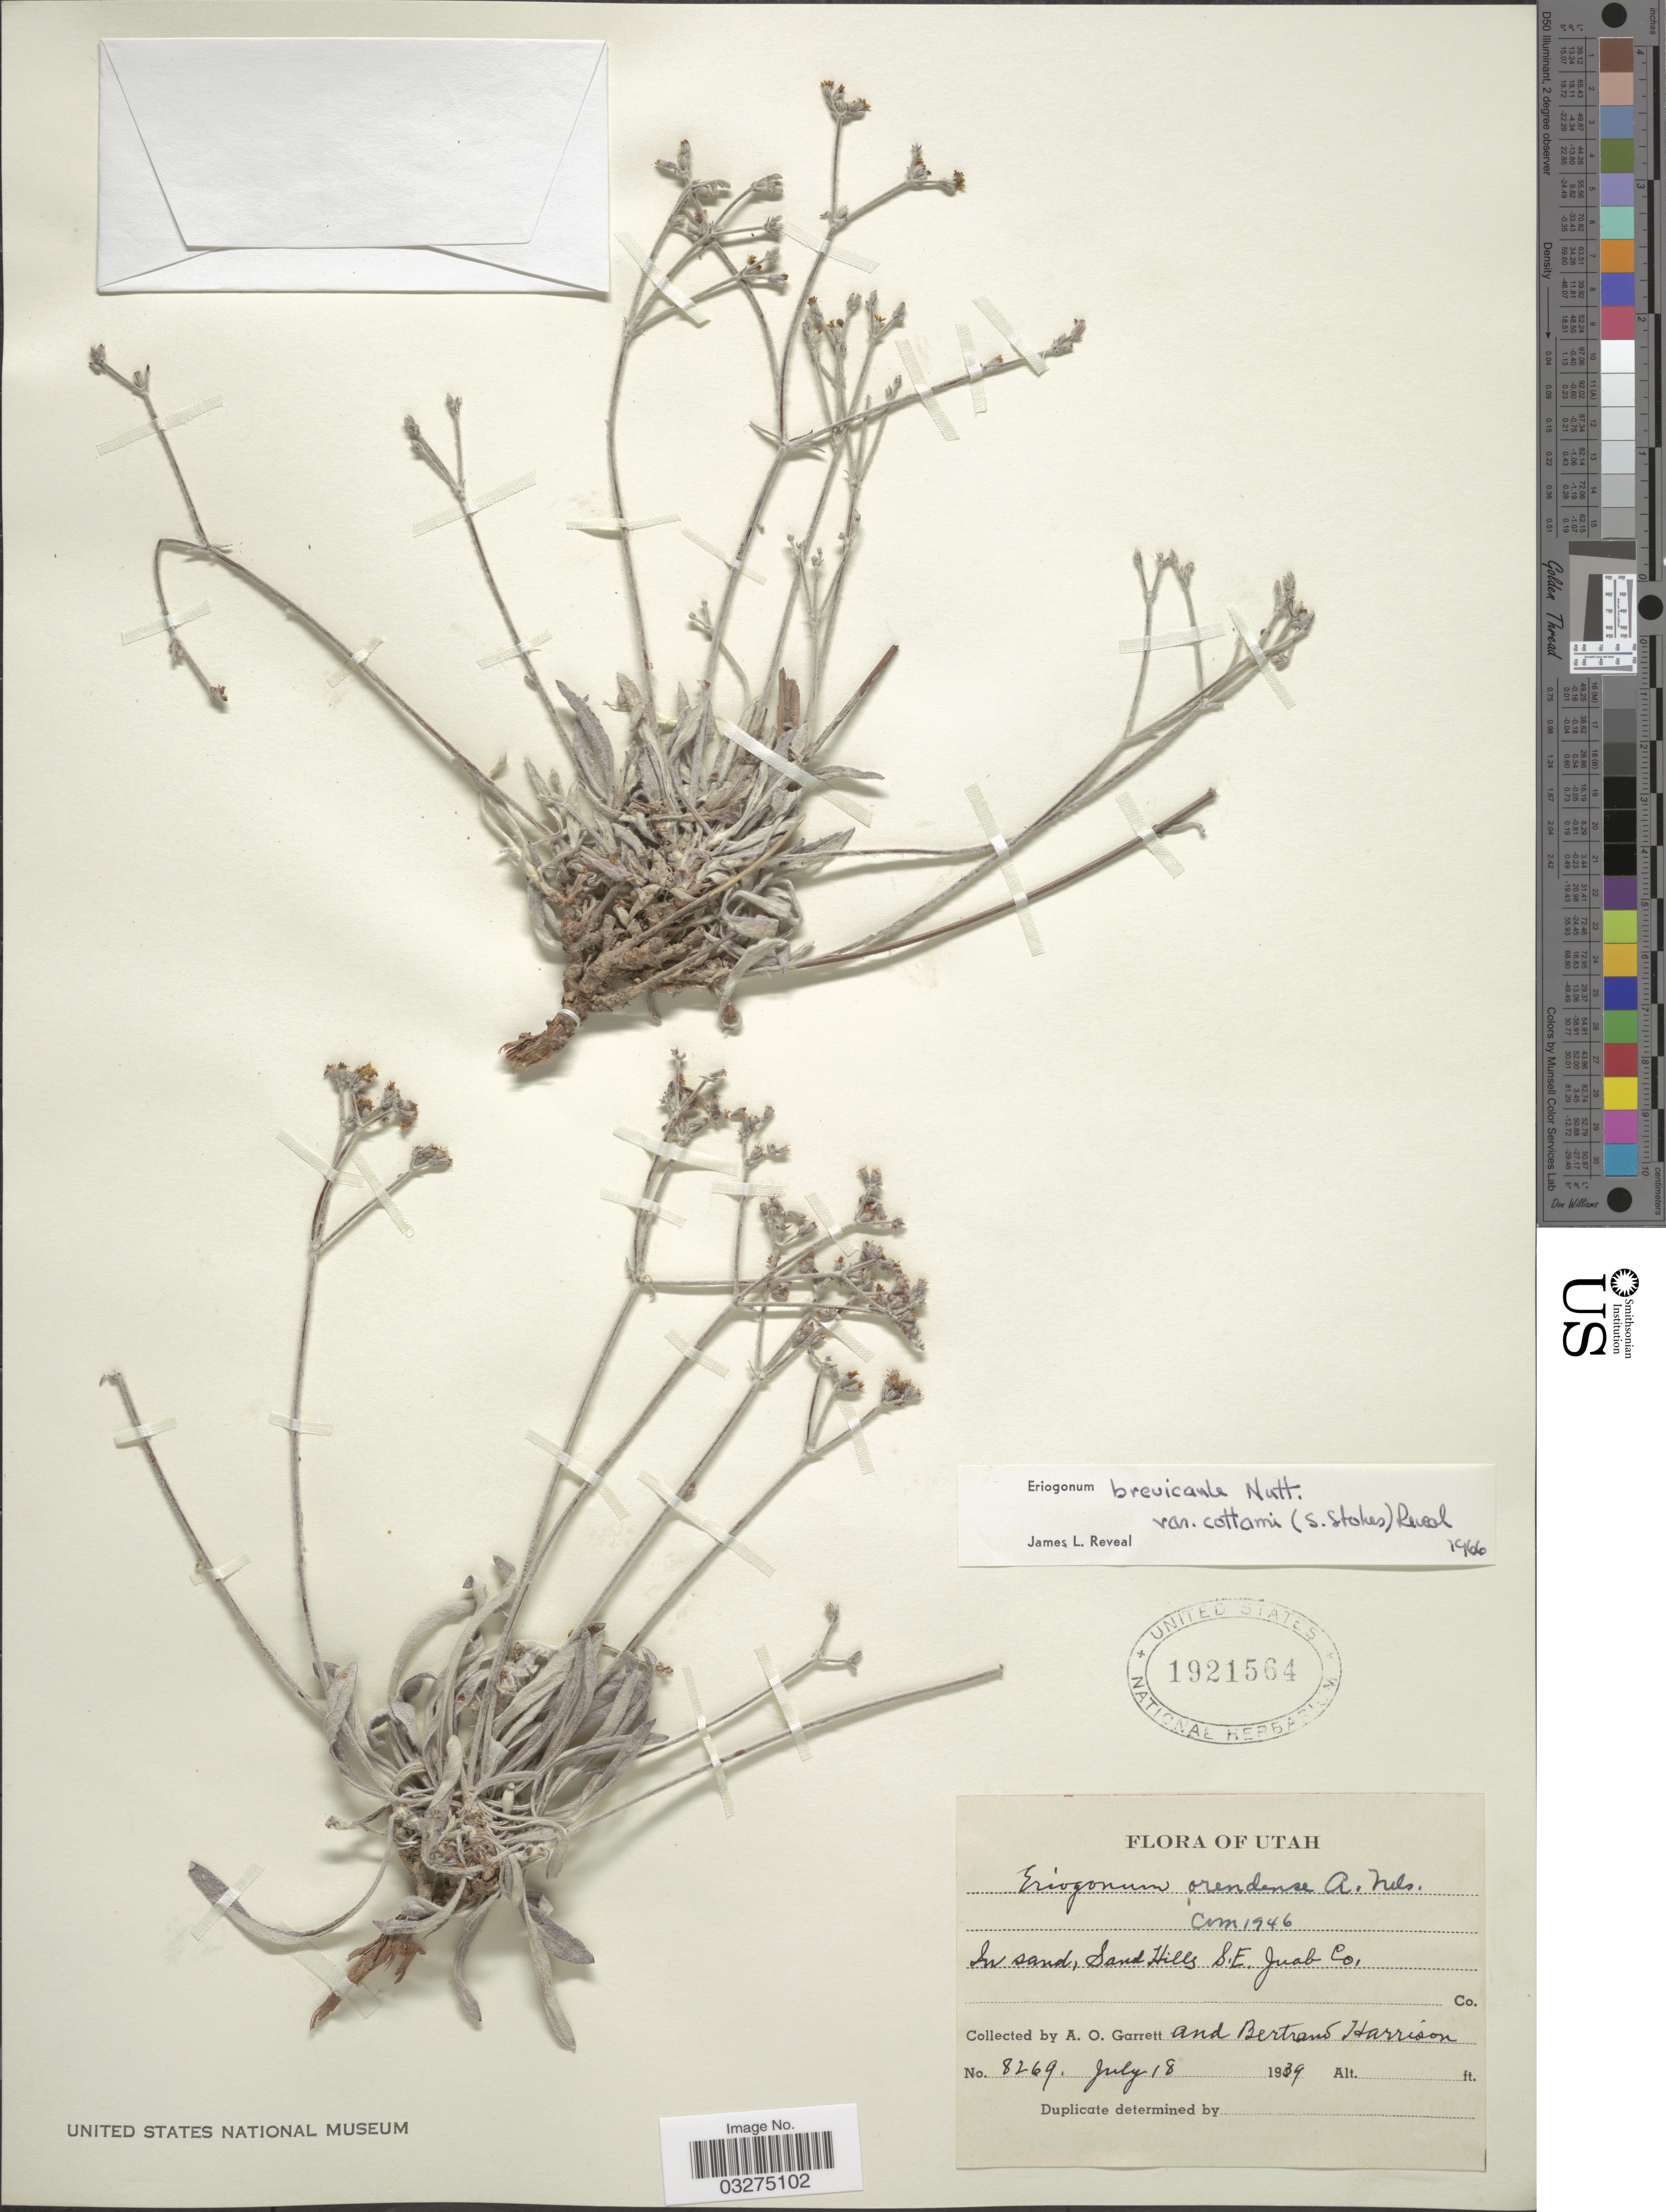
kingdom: Plantae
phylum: Tracheophyta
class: Magnoliopsida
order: Caryophyllales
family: Polygonaceae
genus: Eriogonum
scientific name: Eriogonum brevicaule var. cottmanii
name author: (S. Stokes) Reveal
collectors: A. O. Garrett & B. F. Harrison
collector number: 8269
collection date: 1939-07-18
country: United States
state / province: Utah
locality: In sand, Sand Hills S.E. Juab Co.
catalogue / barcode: US 1921564